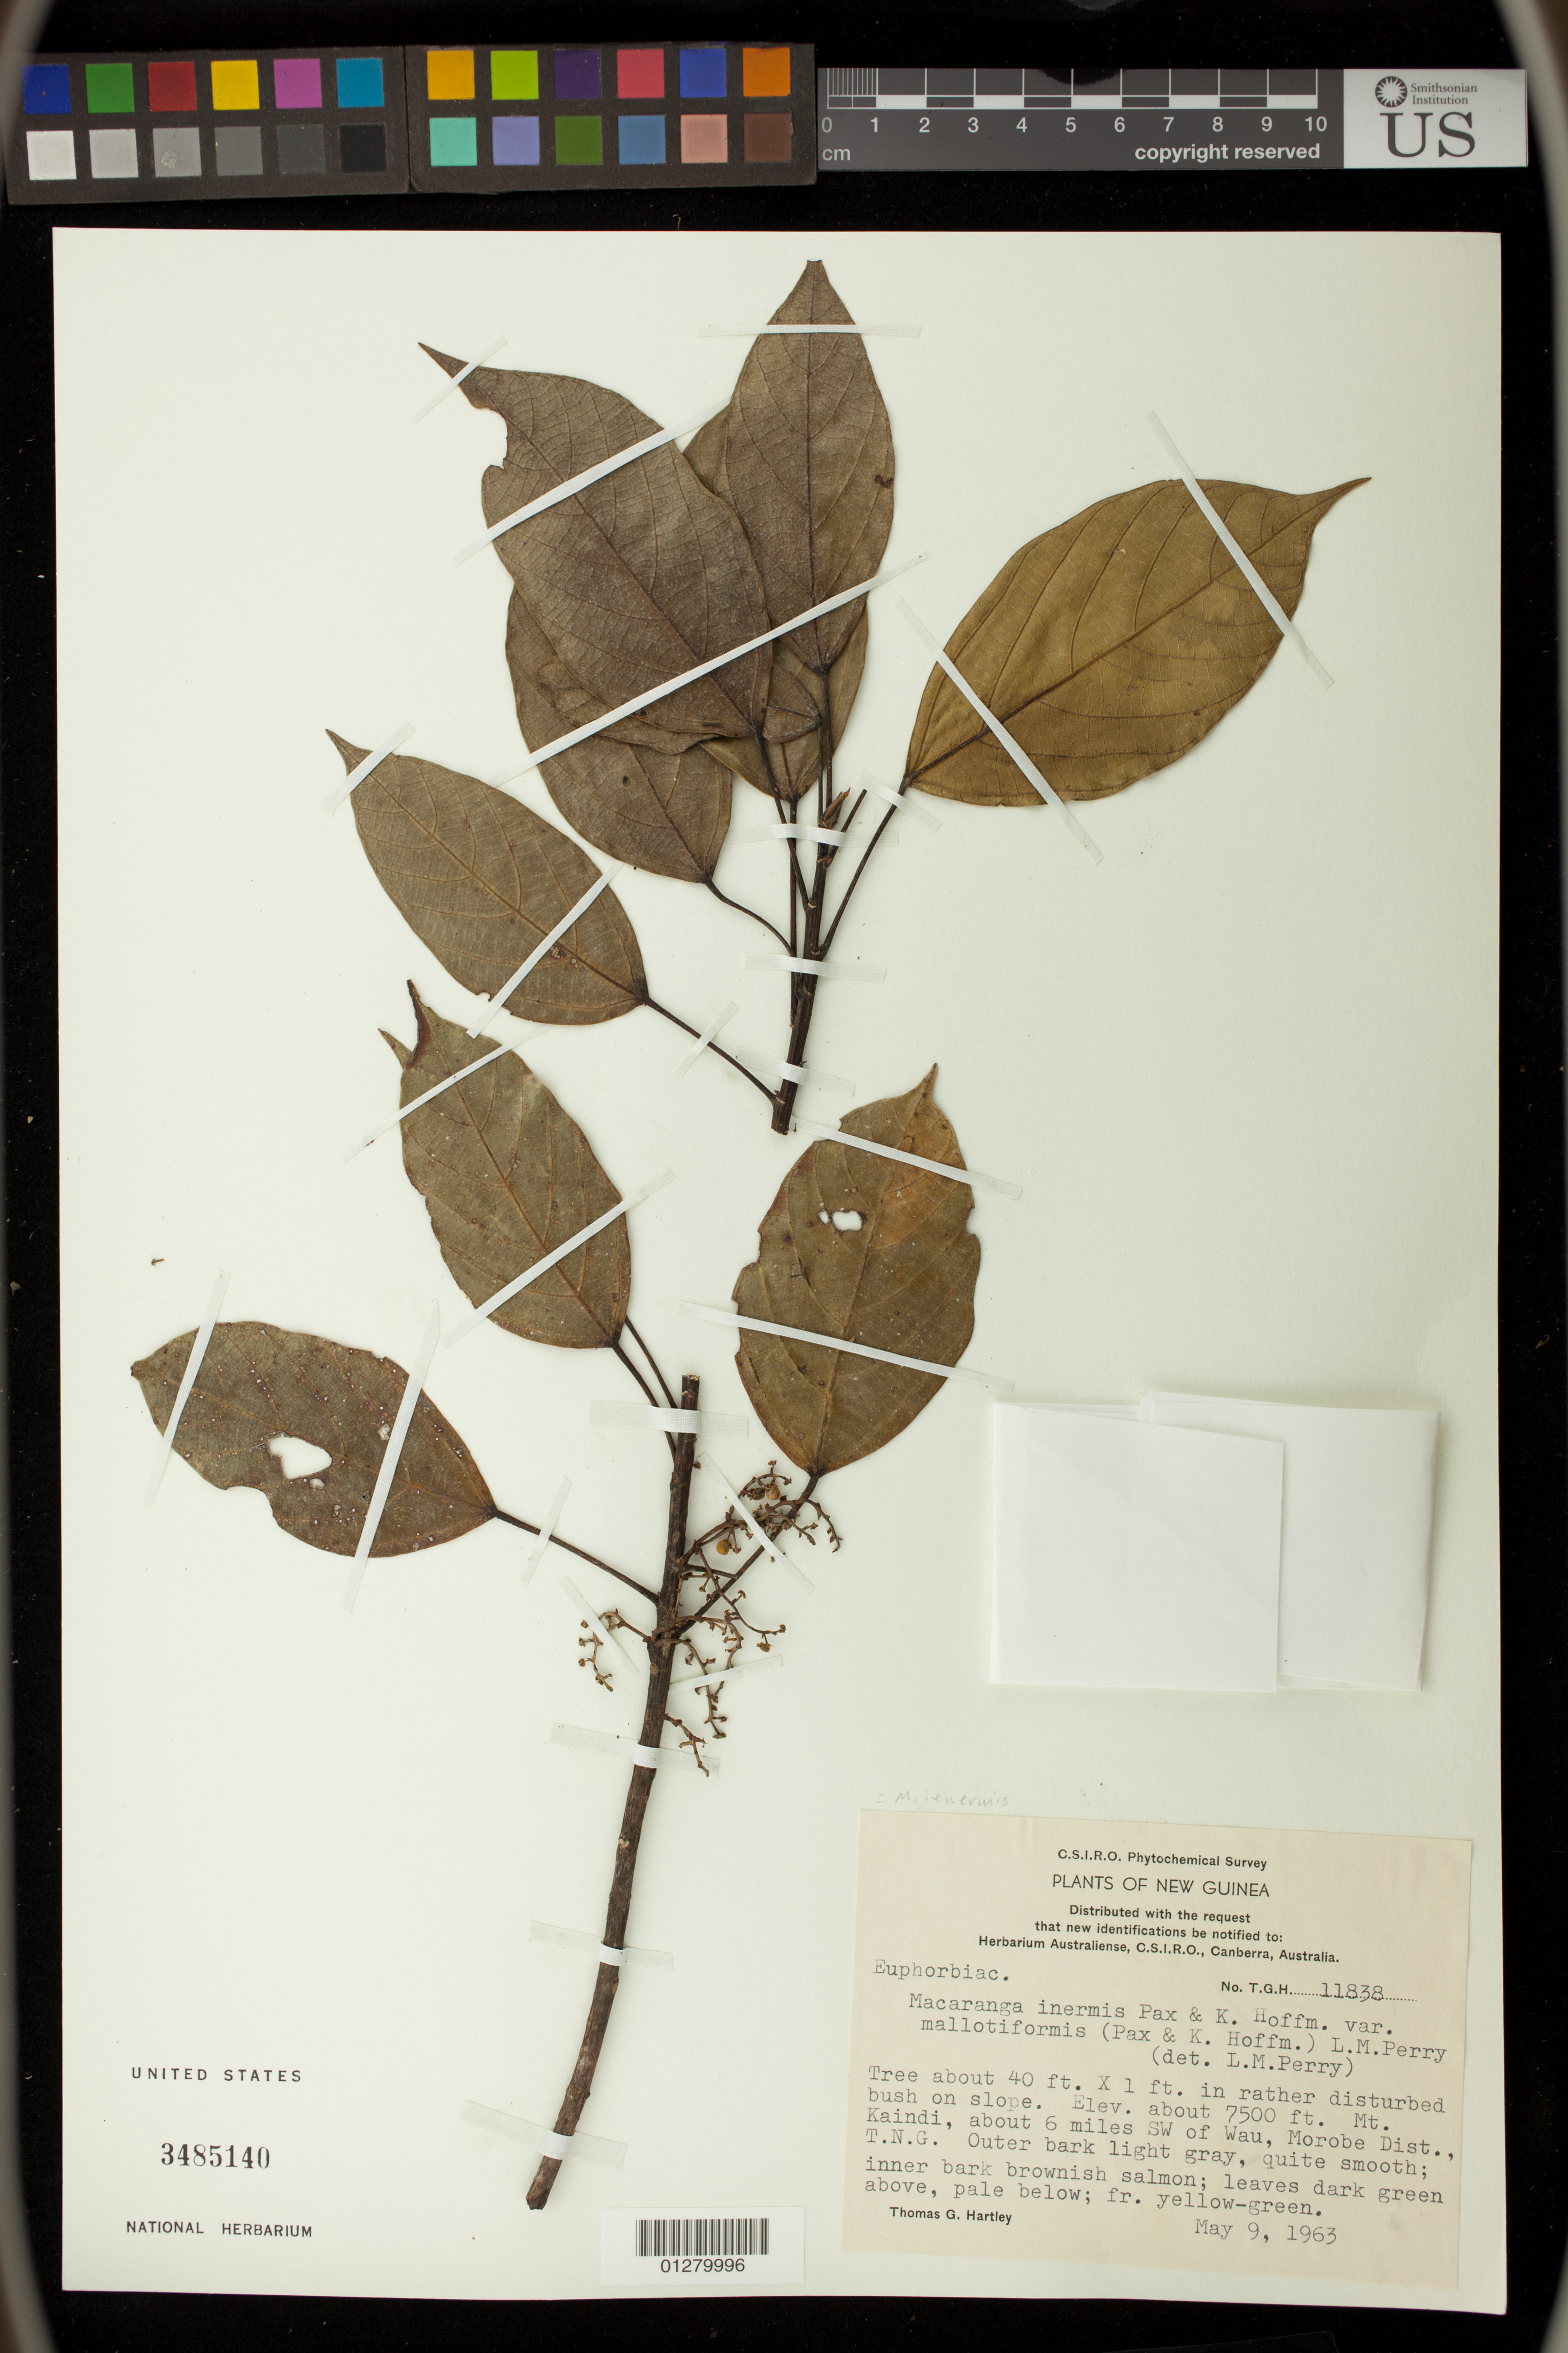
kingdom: Plantae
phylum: Tracheophyta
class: Magnoliopsida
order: Malpighiales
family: Euphorbiaceae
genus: Macaranga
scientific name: Macaranga inermis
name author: Pax & K. Hoffm.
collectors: T. G. Hartley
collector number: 11838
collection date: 1963-05-09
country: Papua New Guinea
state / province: Morobe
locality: Mt. Kaindi, about 6 miles SW of Wau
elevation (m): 2286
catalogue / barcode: US 3485140